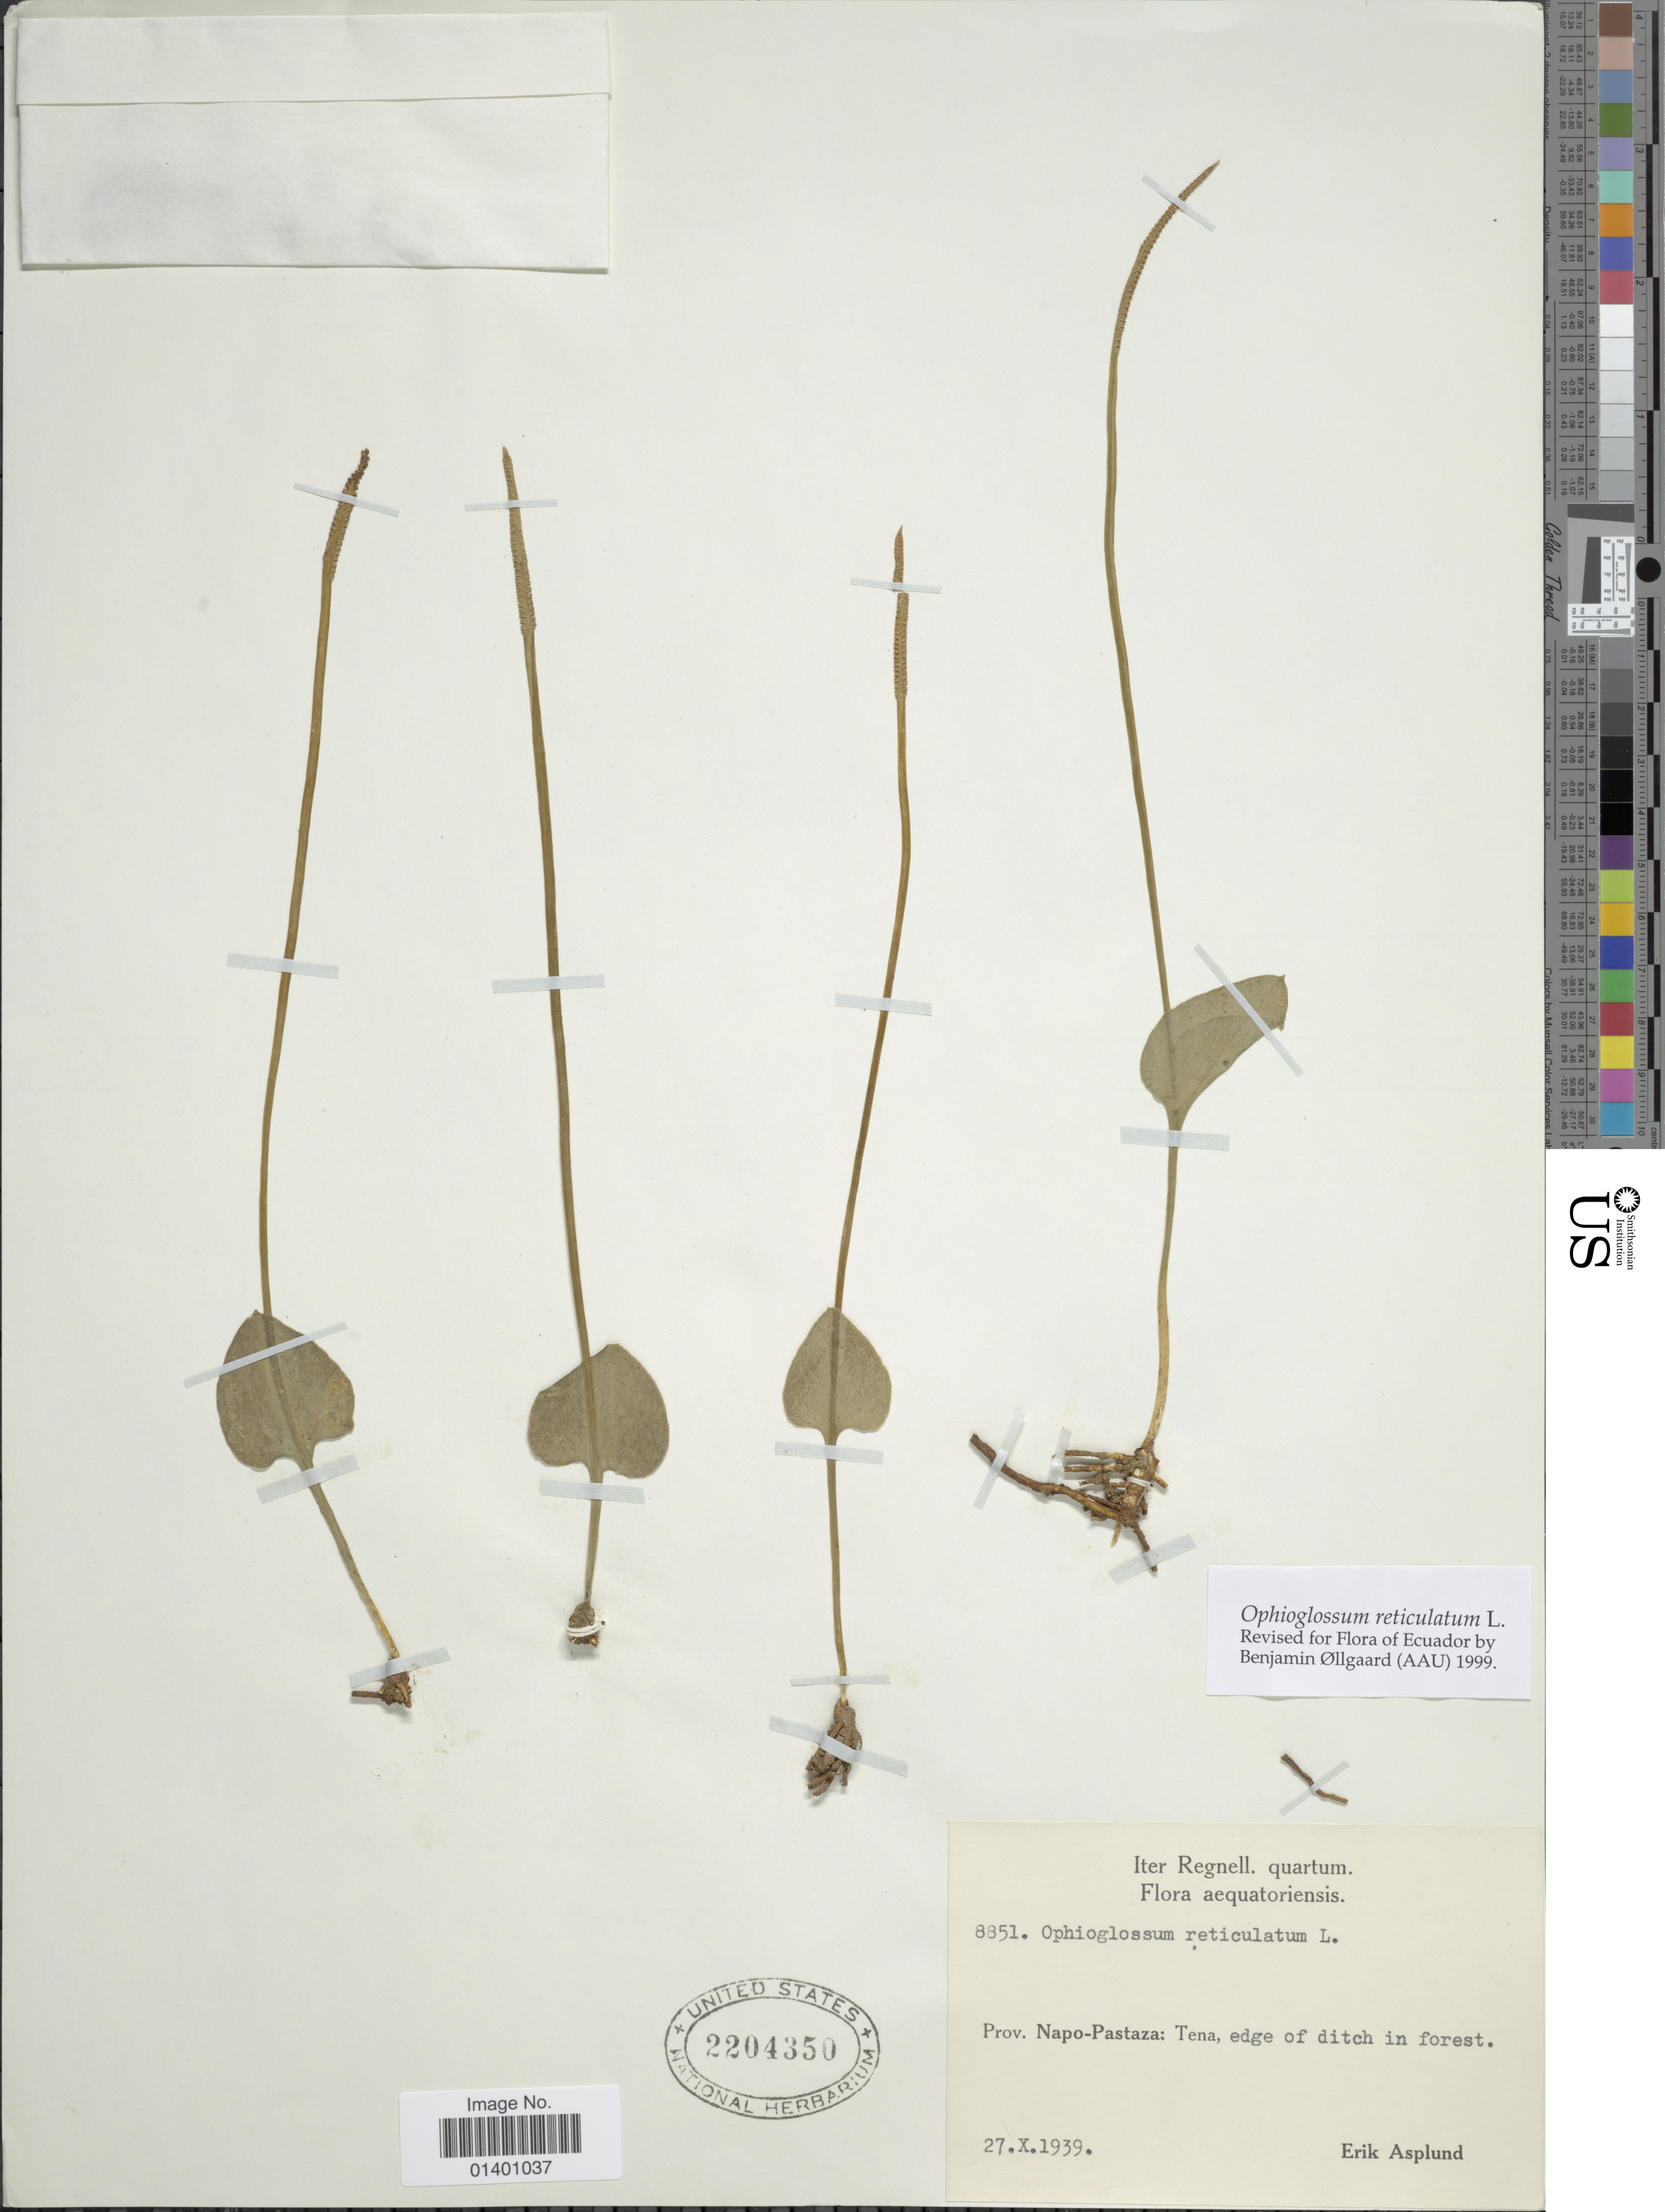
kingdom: Plantae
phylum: Tracheophyta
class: Polypodiopsida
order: Ophioglossales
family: Ophioglossaceae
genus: Ophioglossum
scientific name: Ophioglossum reticulatum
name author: L.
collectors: E. Asplund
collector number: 8851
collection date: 1939-10-27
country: Ecuador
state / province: Napo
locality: Prov. Napo-Pastaza; Tena, edge of ditch in forest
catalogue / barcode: US 2204350